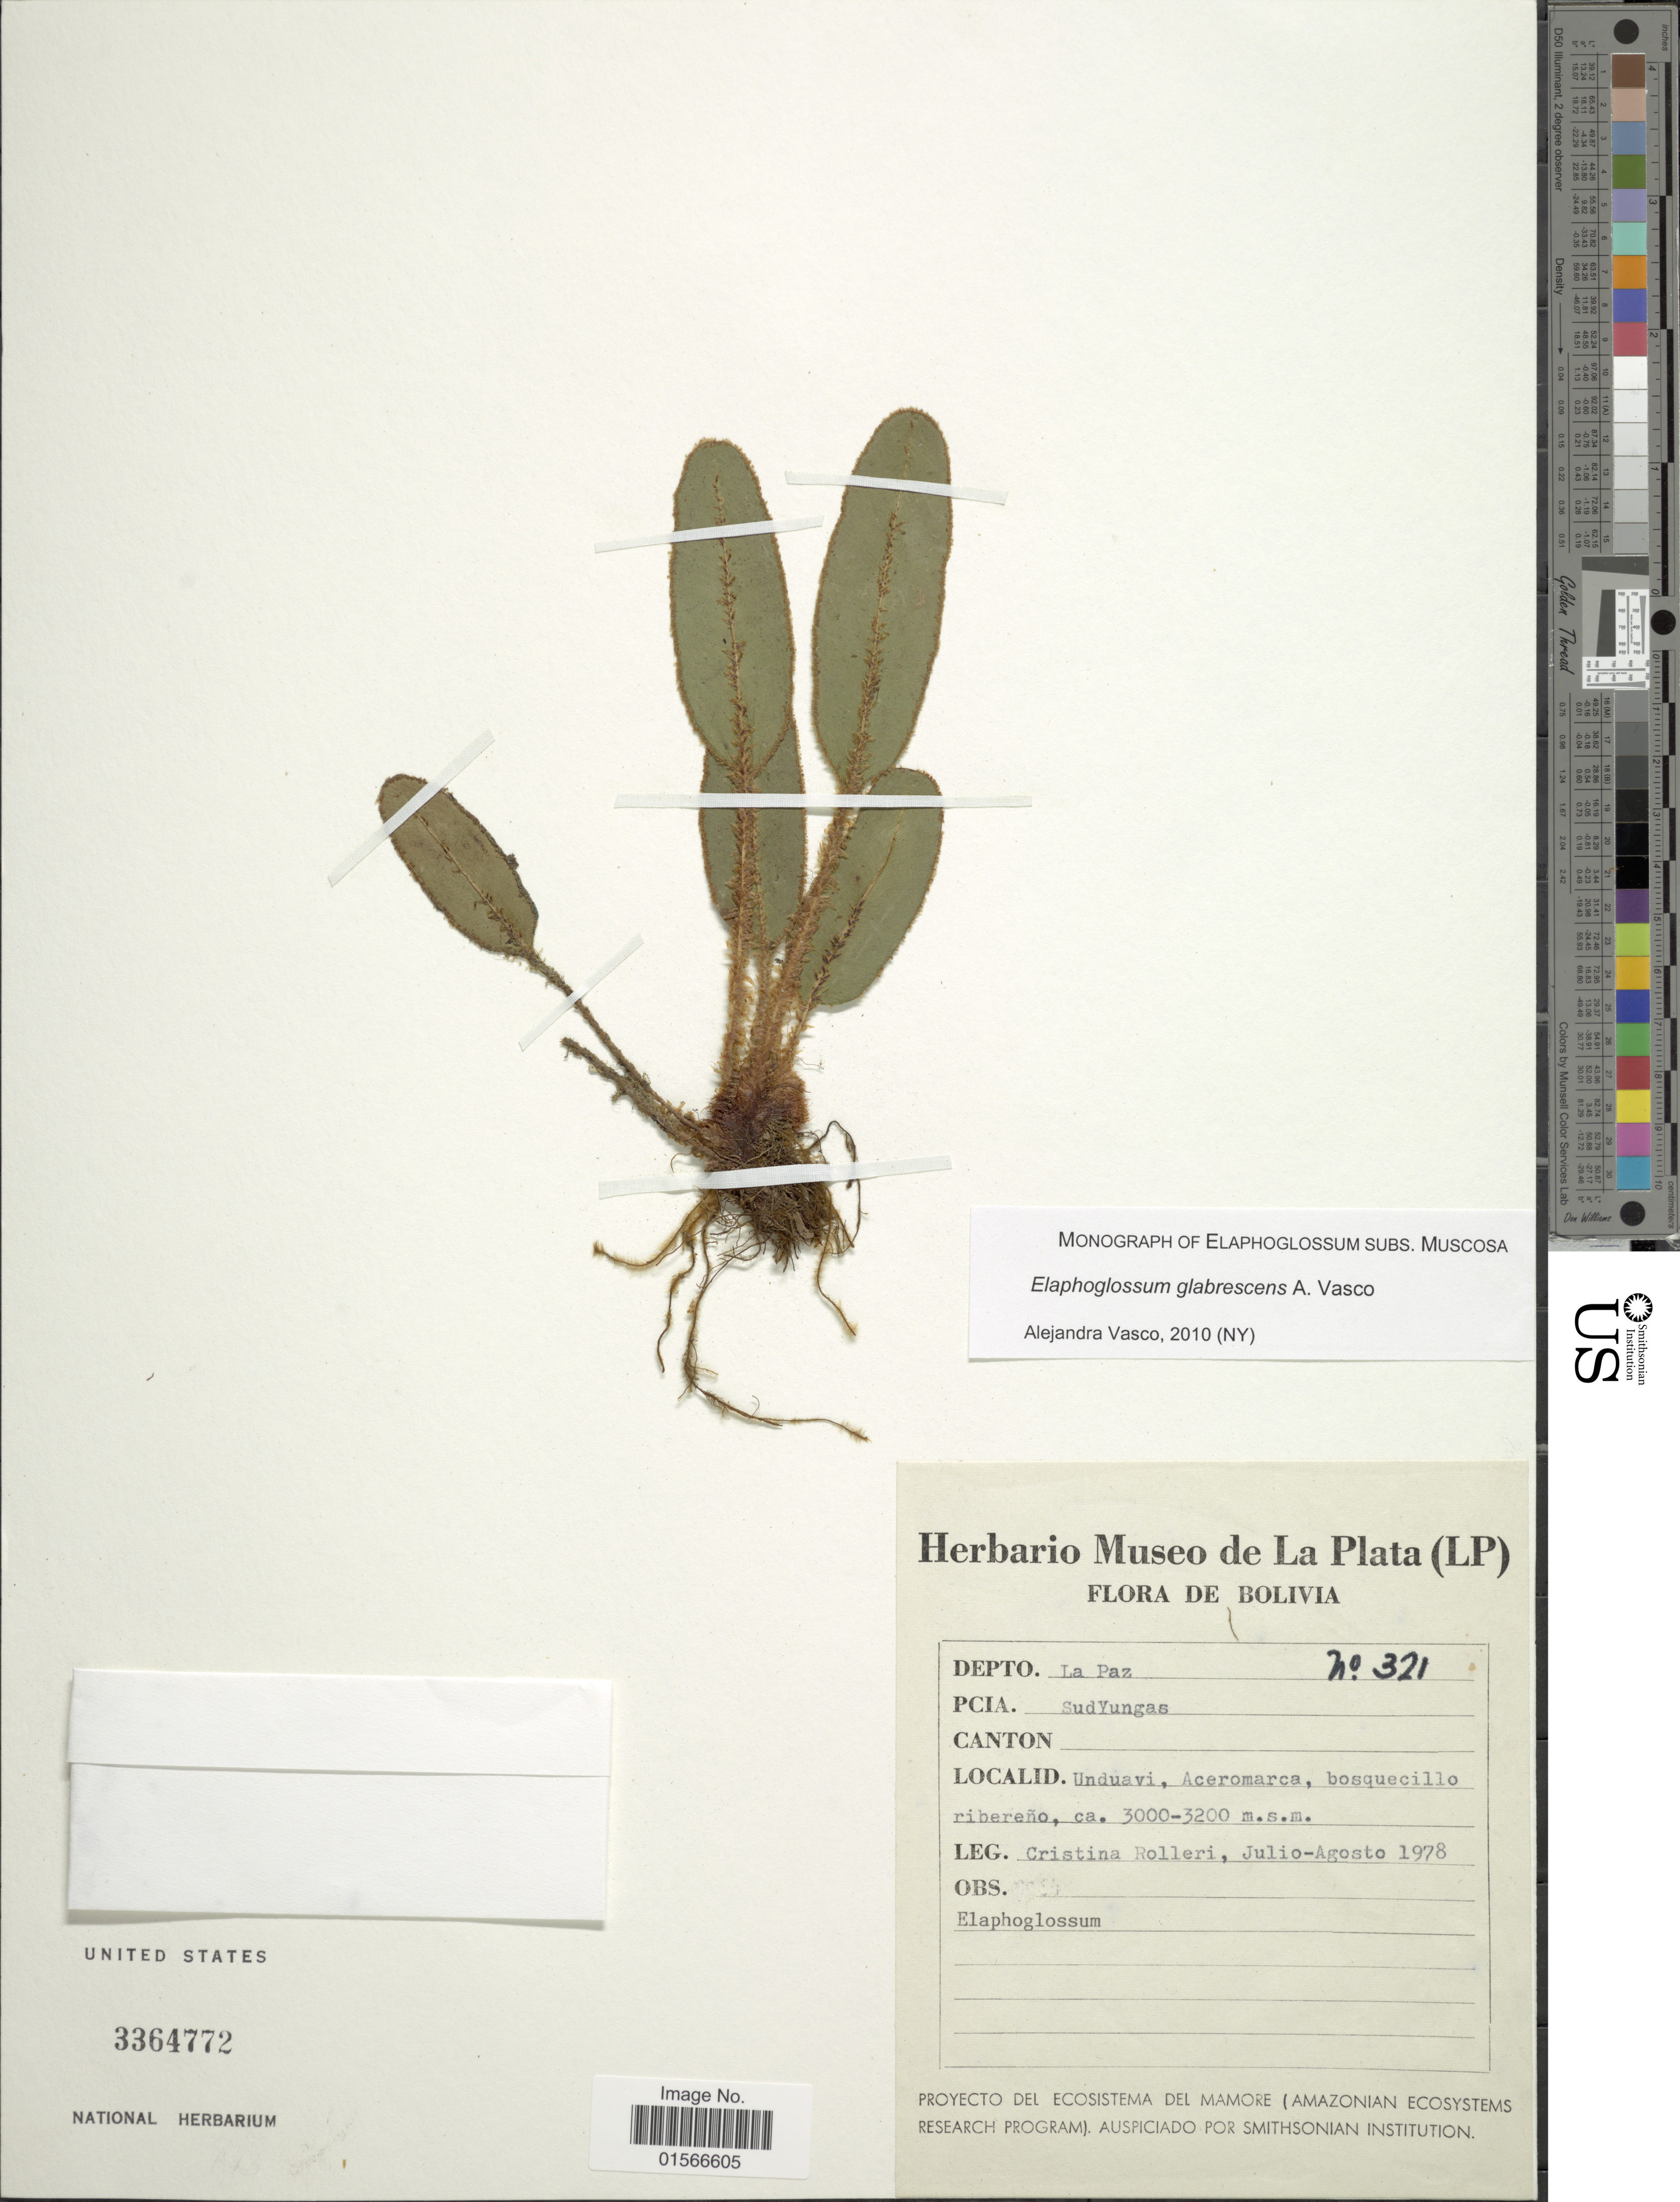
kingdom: Plantae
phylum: Tracheophyta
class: Polypodiopsida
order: Polypodiales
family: Dryopteridaceae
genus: Elaphoglossum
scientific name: Elaphoglossum glabrescens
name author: A. Vasco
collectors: C. Rolleri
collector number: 321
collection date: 1978-07/1978-08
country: Bolivia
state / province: La Paz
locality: Depto. La Paz, SudYungas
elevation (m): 3000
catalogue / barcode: US 3364772